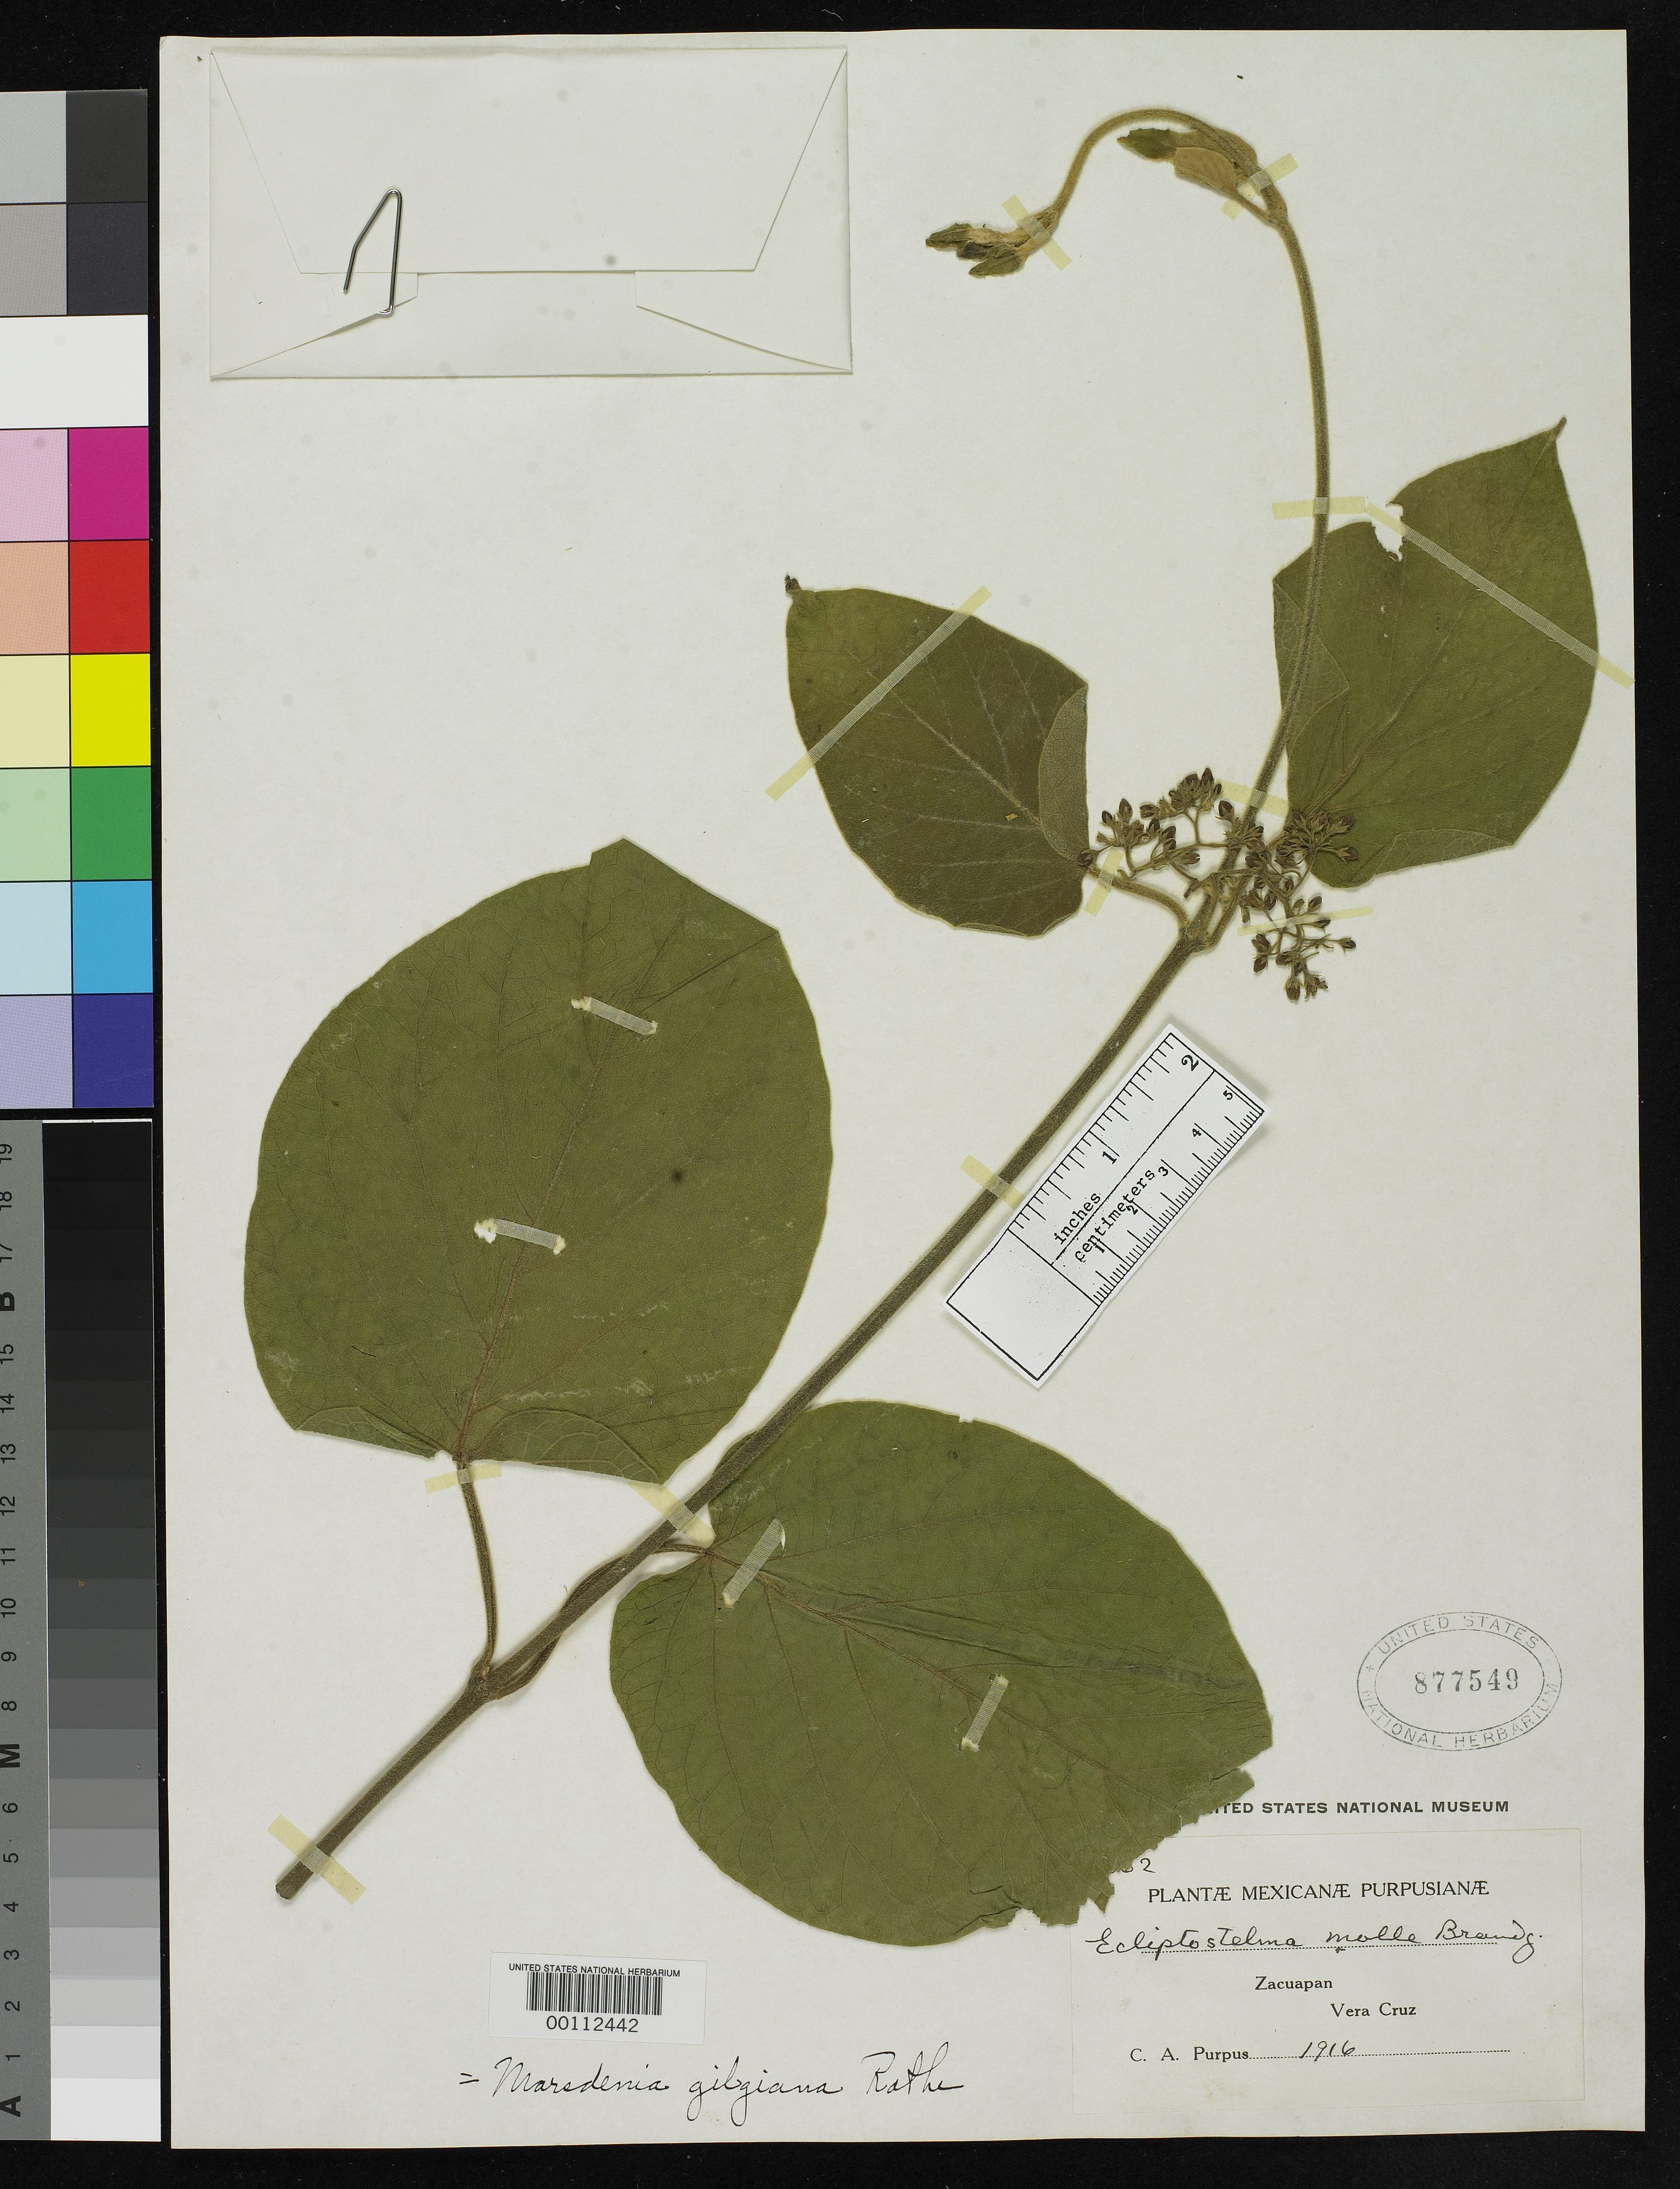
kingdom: Plantae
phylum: Tracheophyta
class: Magnoliopsida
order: Gentianales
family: Apocynaceae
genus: Ecliptostelma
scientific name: Ecliptostelma molle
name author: Brandegee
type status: Isotype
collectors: C. G. Pringle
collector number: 7662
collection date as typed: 1916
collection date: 1916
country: Mexico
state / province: Veracruz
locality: Near Zacuapan.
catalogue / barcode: US 877549